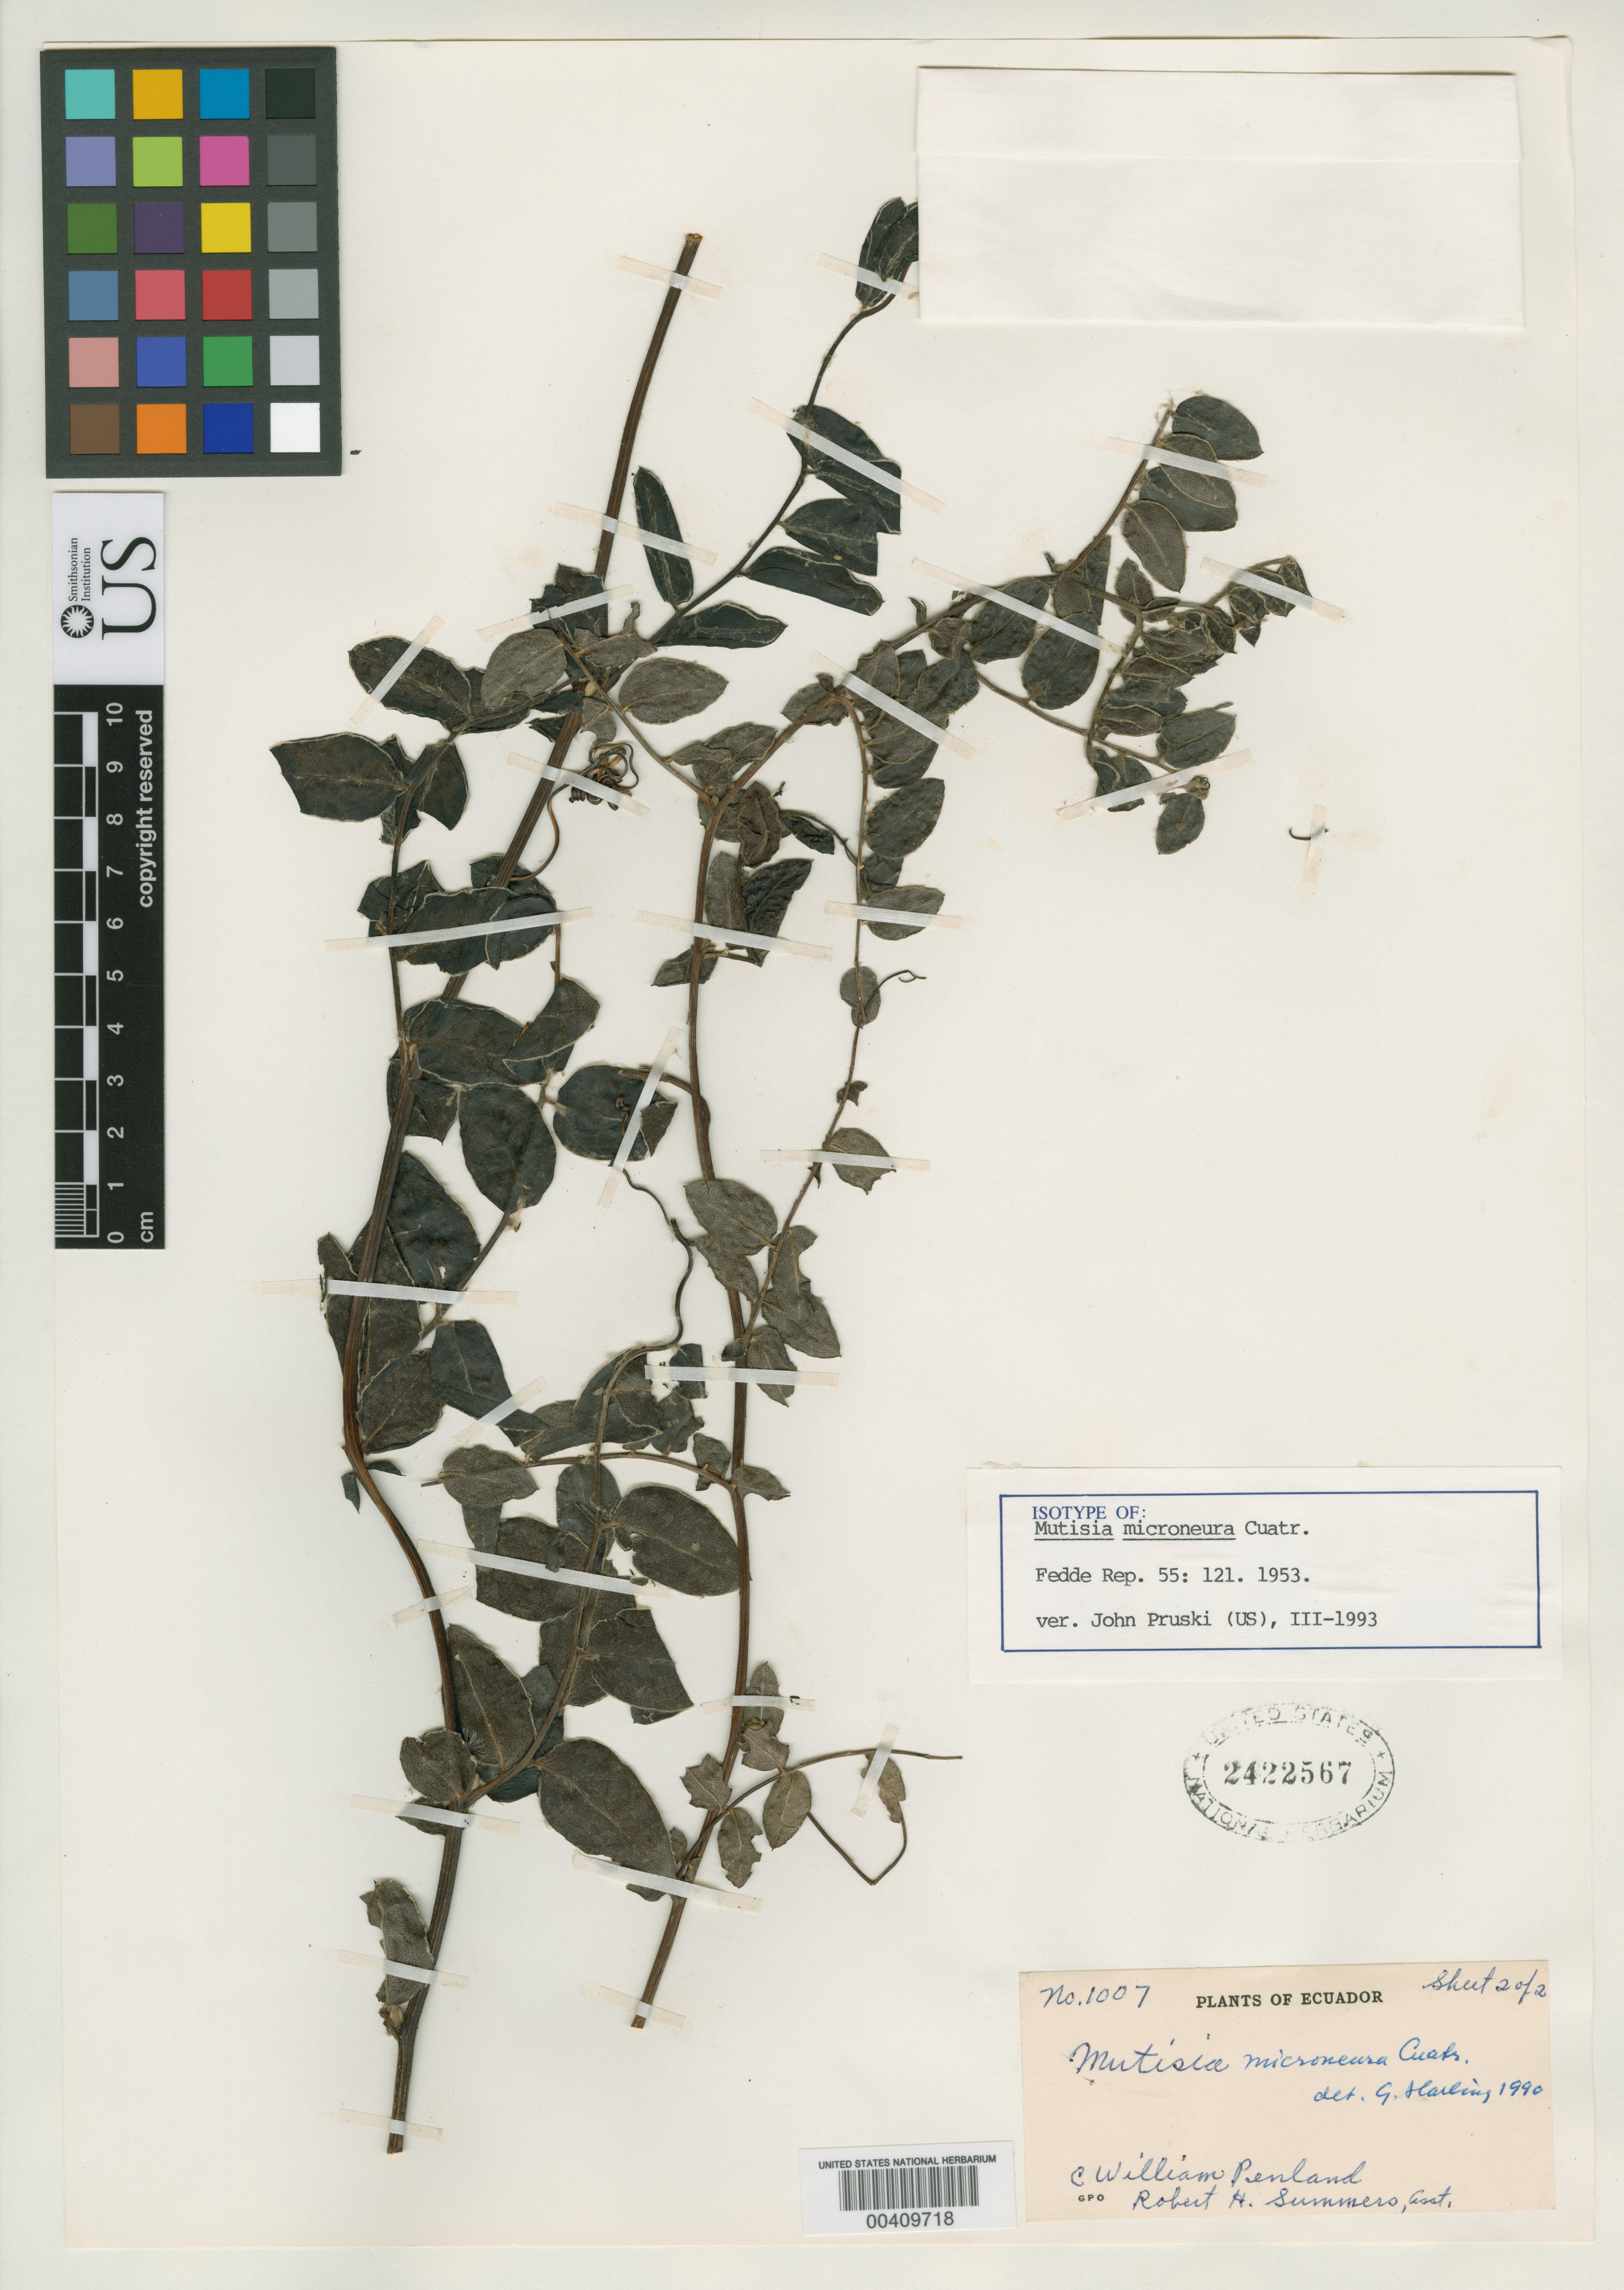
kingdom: Plantae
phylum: Tracheophyta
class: Magnoliopsida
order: Asterales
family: Asteraceae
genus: Mutisia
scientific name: Mutisia microneura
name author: Cuatrec.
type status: Isotype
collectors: C. W. Penland & R. Summers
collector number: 1007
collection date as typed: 11 Jul 1939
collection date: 1939-07-11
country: Ecuador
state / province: Cañar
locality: Tipococha.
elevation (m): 3200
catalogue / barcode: US 2422567